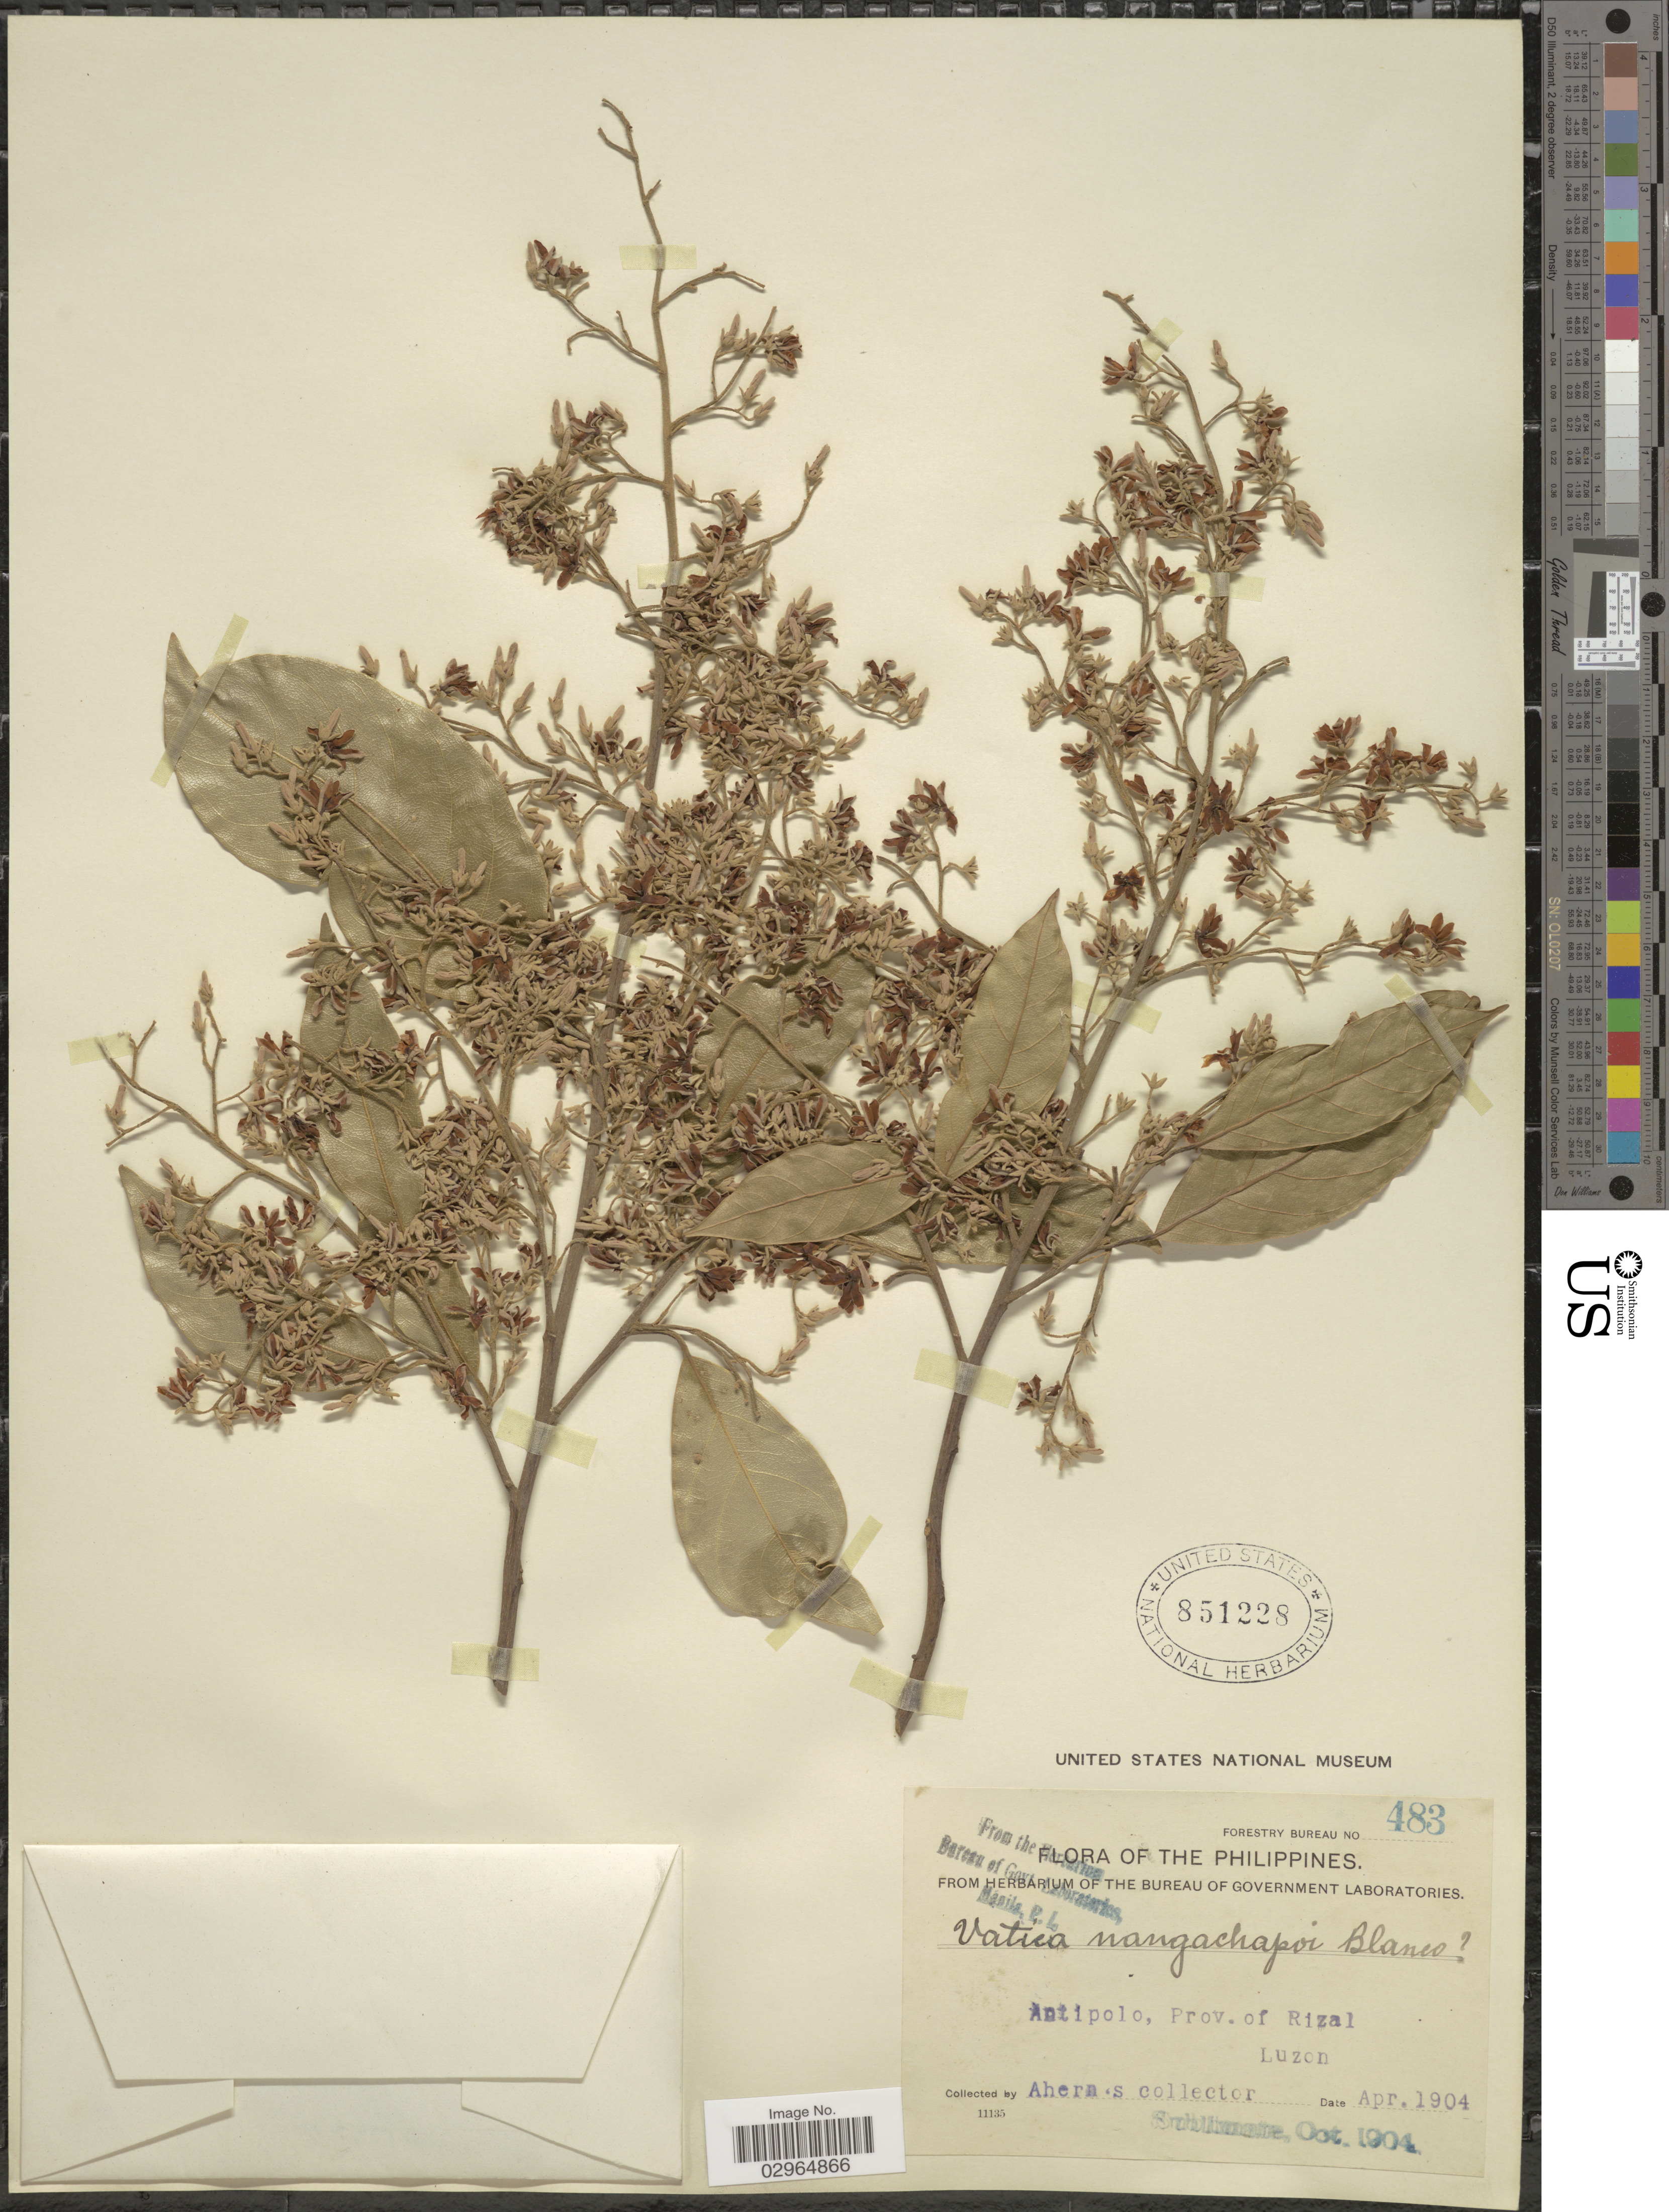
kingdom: Plantae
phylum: Tracheophyta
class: Magnoliopsida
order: Malvales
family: Dipterocarpaceae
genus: Vatica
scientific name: Vatica mangachapoi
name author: Blanco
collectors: Ahern's collector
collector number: Forestry Bureau 483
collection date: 1904-04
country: Philippines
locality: Antipolo, Prov. of Rizal. Luzon.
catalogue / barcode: US 851228